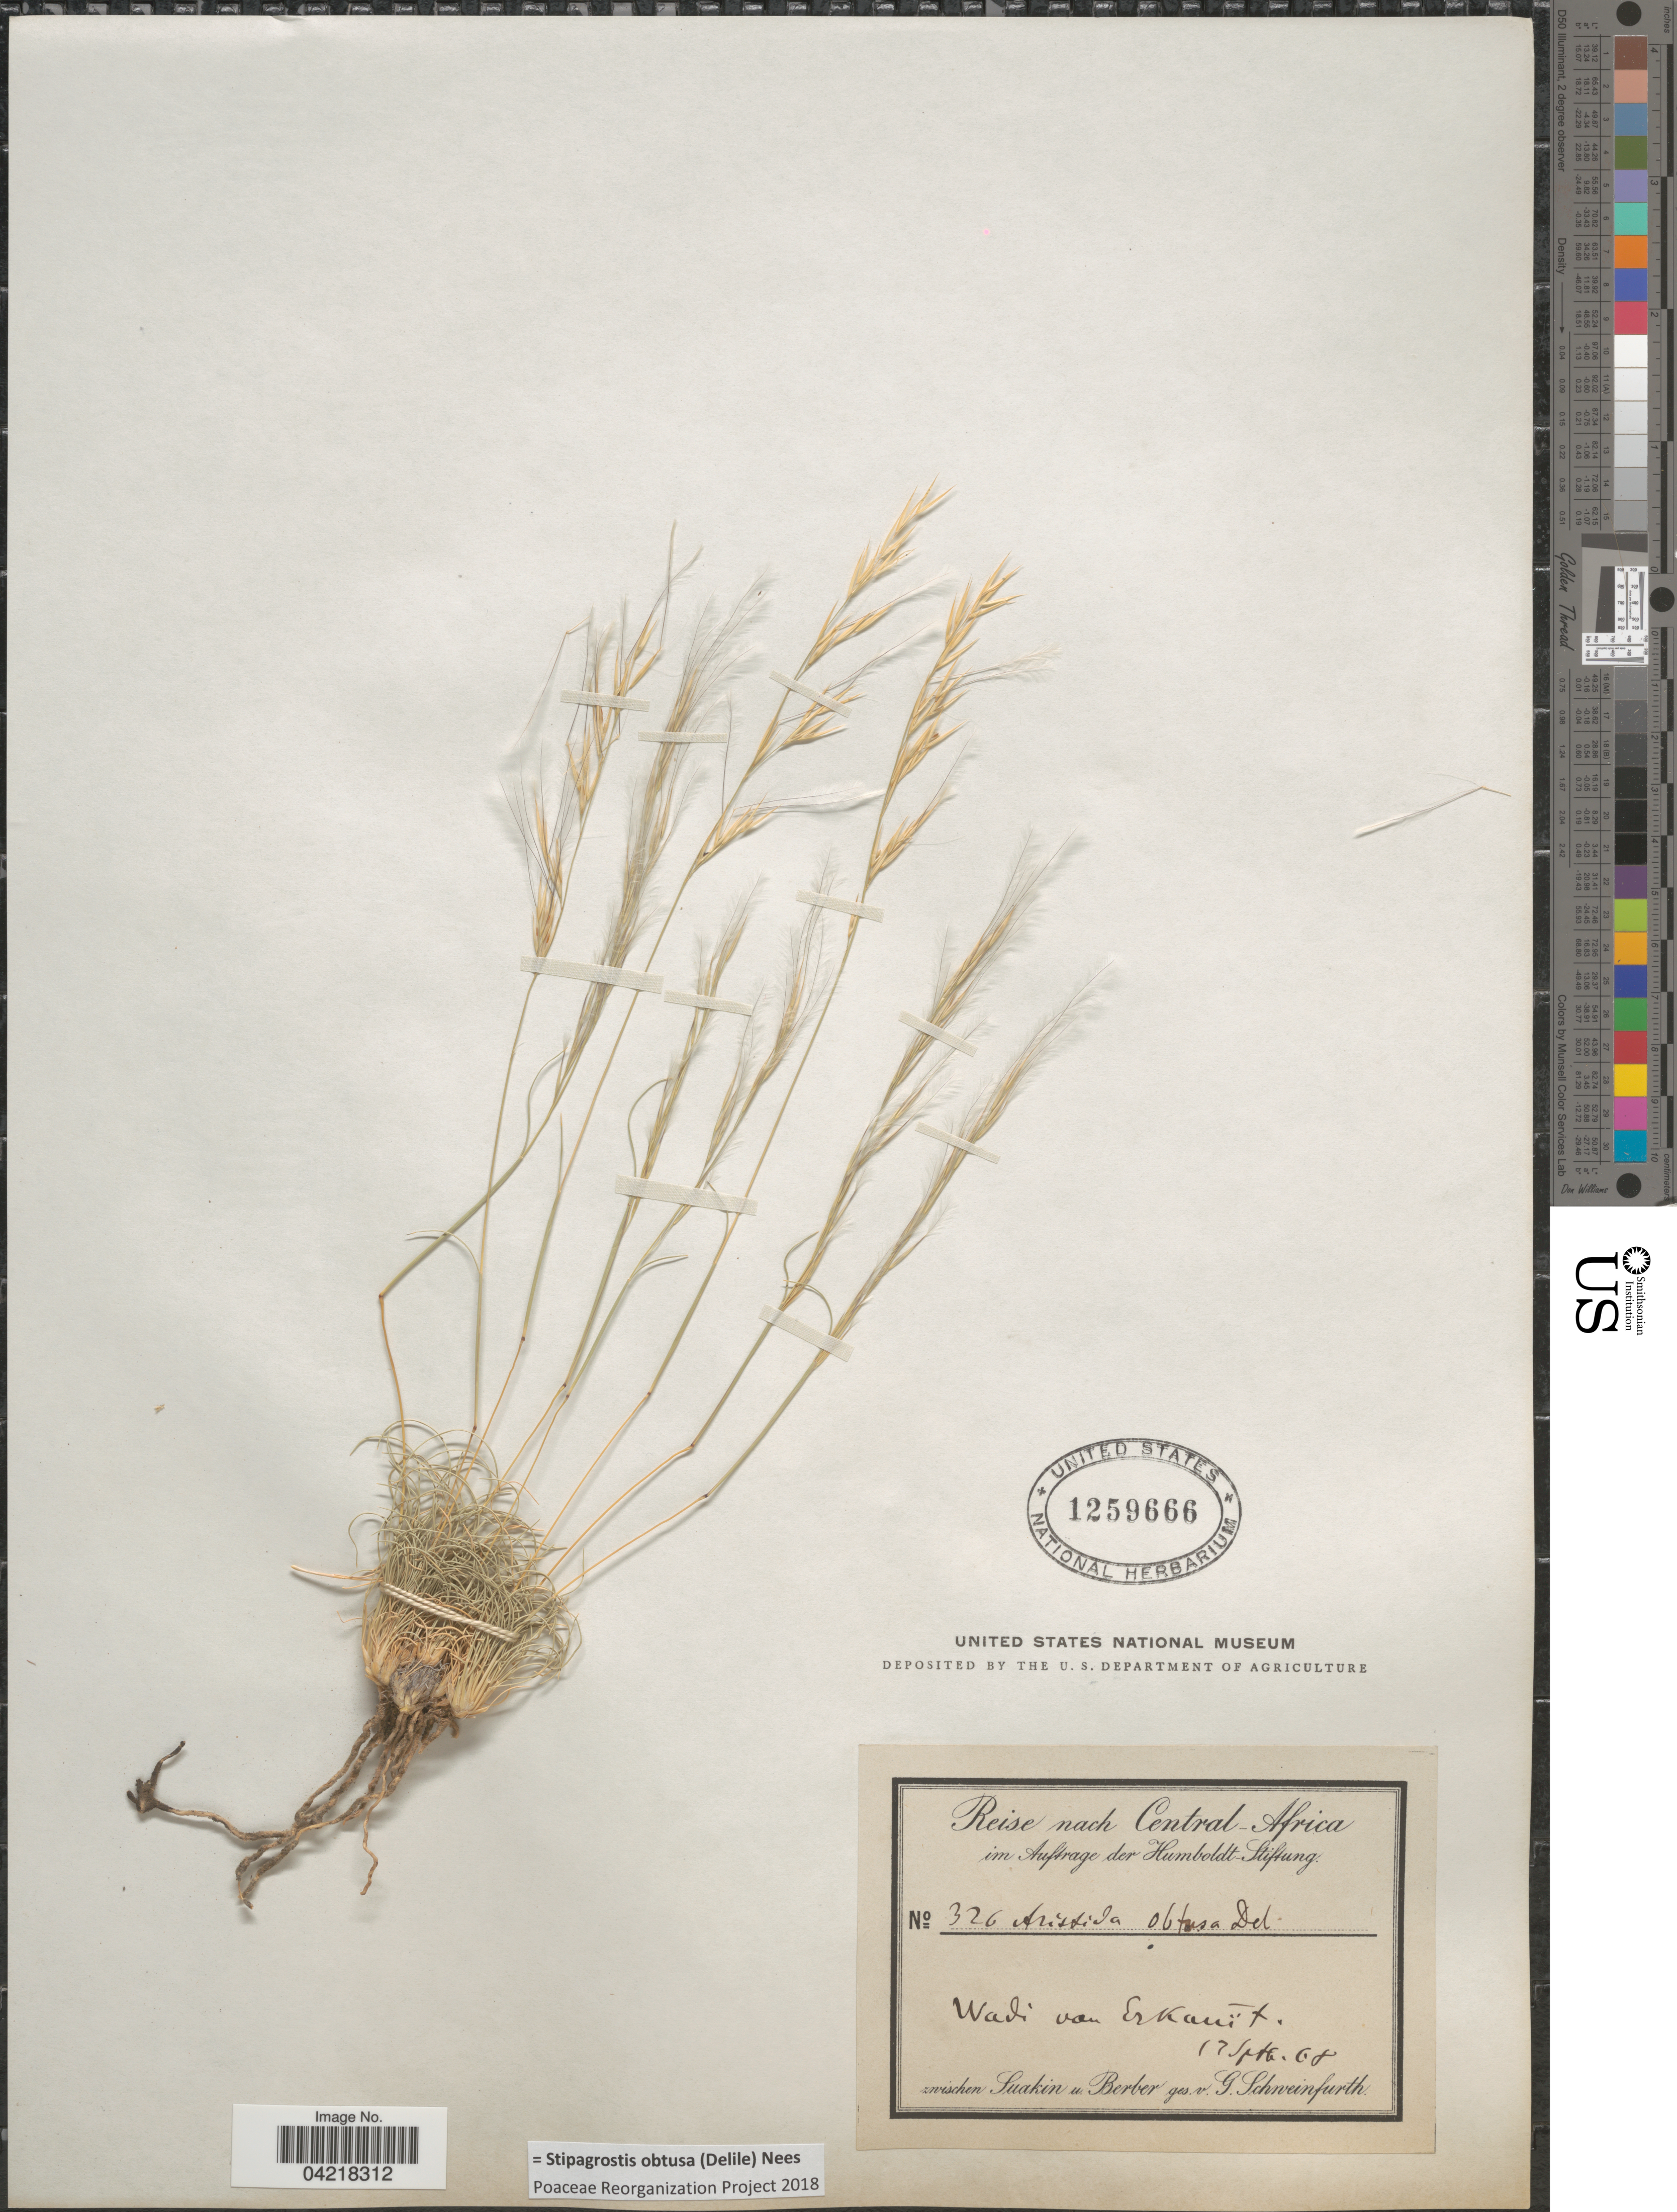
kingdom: Plantae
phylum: Tracheophyta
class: Liliopsida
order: Poales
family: Poaceae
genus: Stipagrostis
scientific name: Stipagrostis obtusa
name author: (Delile) Nees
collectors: G. A. Schweinfurth (herbarium)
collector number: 326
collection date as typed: Transcribed d/m/y: 12/9/68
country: Sudan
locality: Reise nach Central-Africa im Auftrage der Humboldt Stiftung. Wadi van Erkauït.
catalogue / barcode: US 1259666